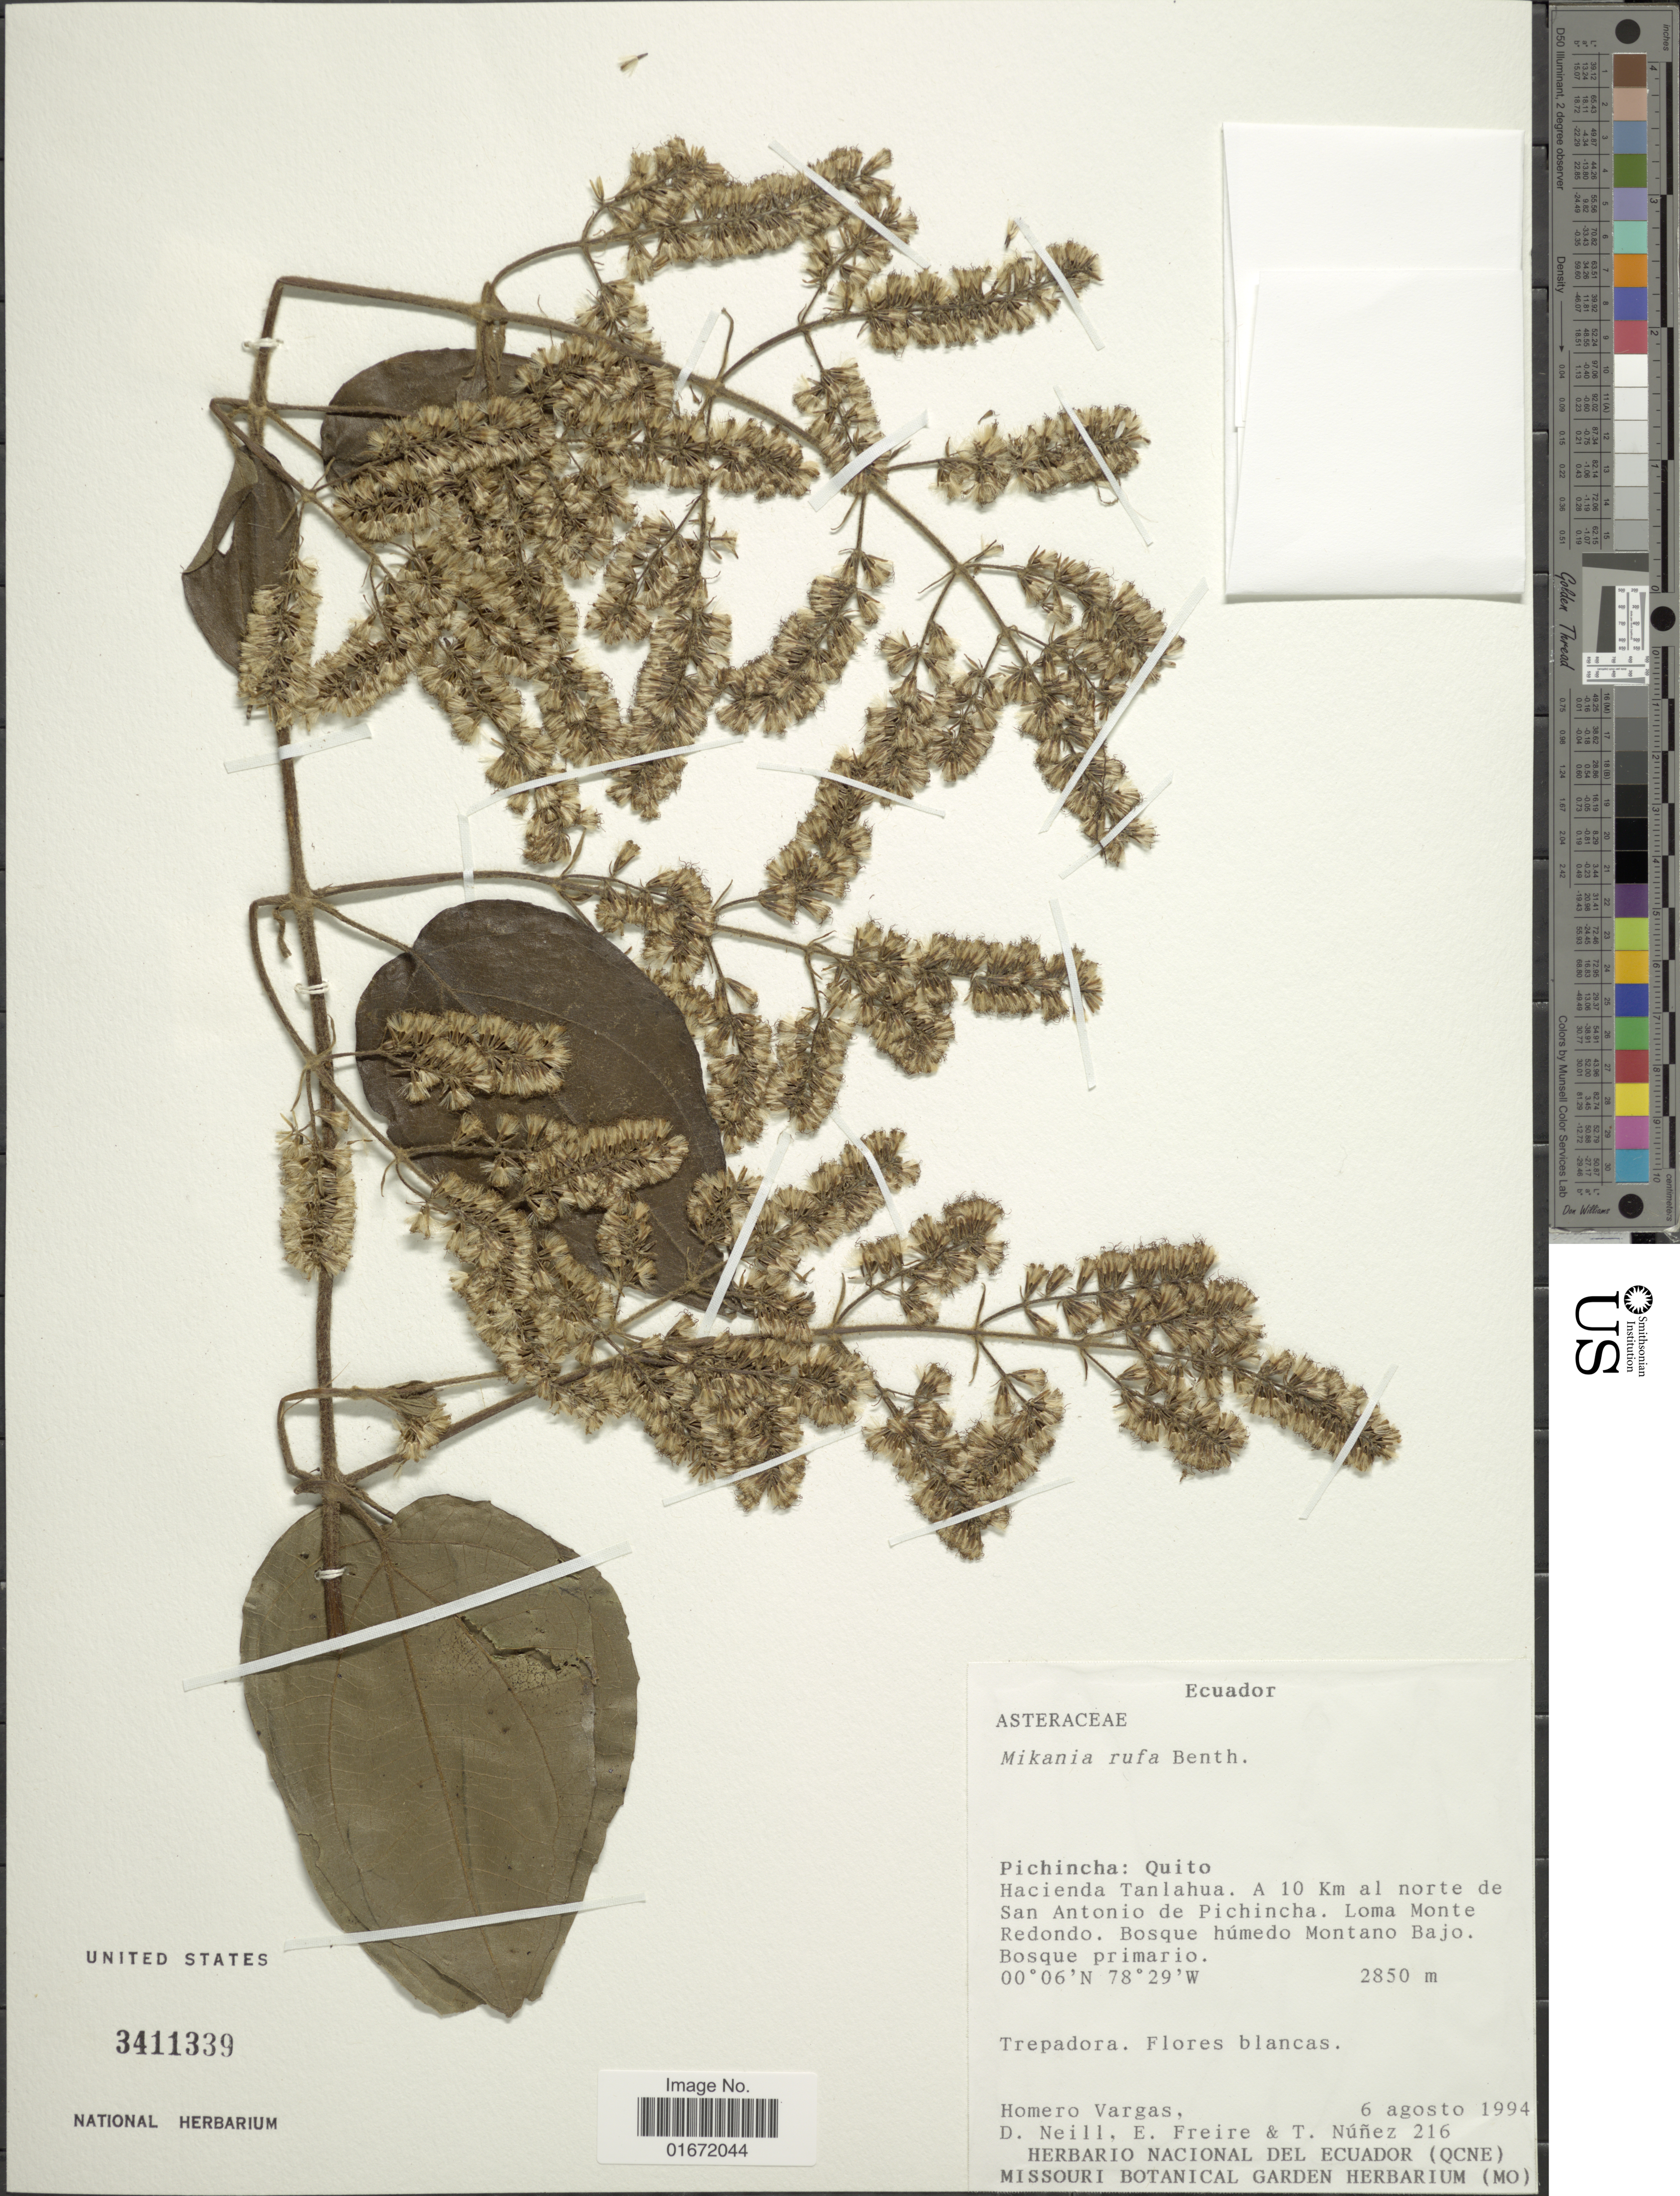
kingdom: Plantae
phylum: Tracheophyta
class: Magnoliopsida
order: Asterales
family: Asteraceae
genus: Mikania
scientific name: Mikania rufa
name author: Benth.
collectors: H. Vargas, D. Neill, E. Freire & T. Núñez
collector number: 216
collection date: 1994-08-06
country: Ecuador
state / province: Pichincha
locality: Pichincha: Quito. Hacienda Tanlahua. A 10 Km al norte de San Antonio de Pichincha. Loma Monte Redondo. Bosque húmedo Montano Bajo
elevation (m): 2850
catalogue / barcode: US 3411339